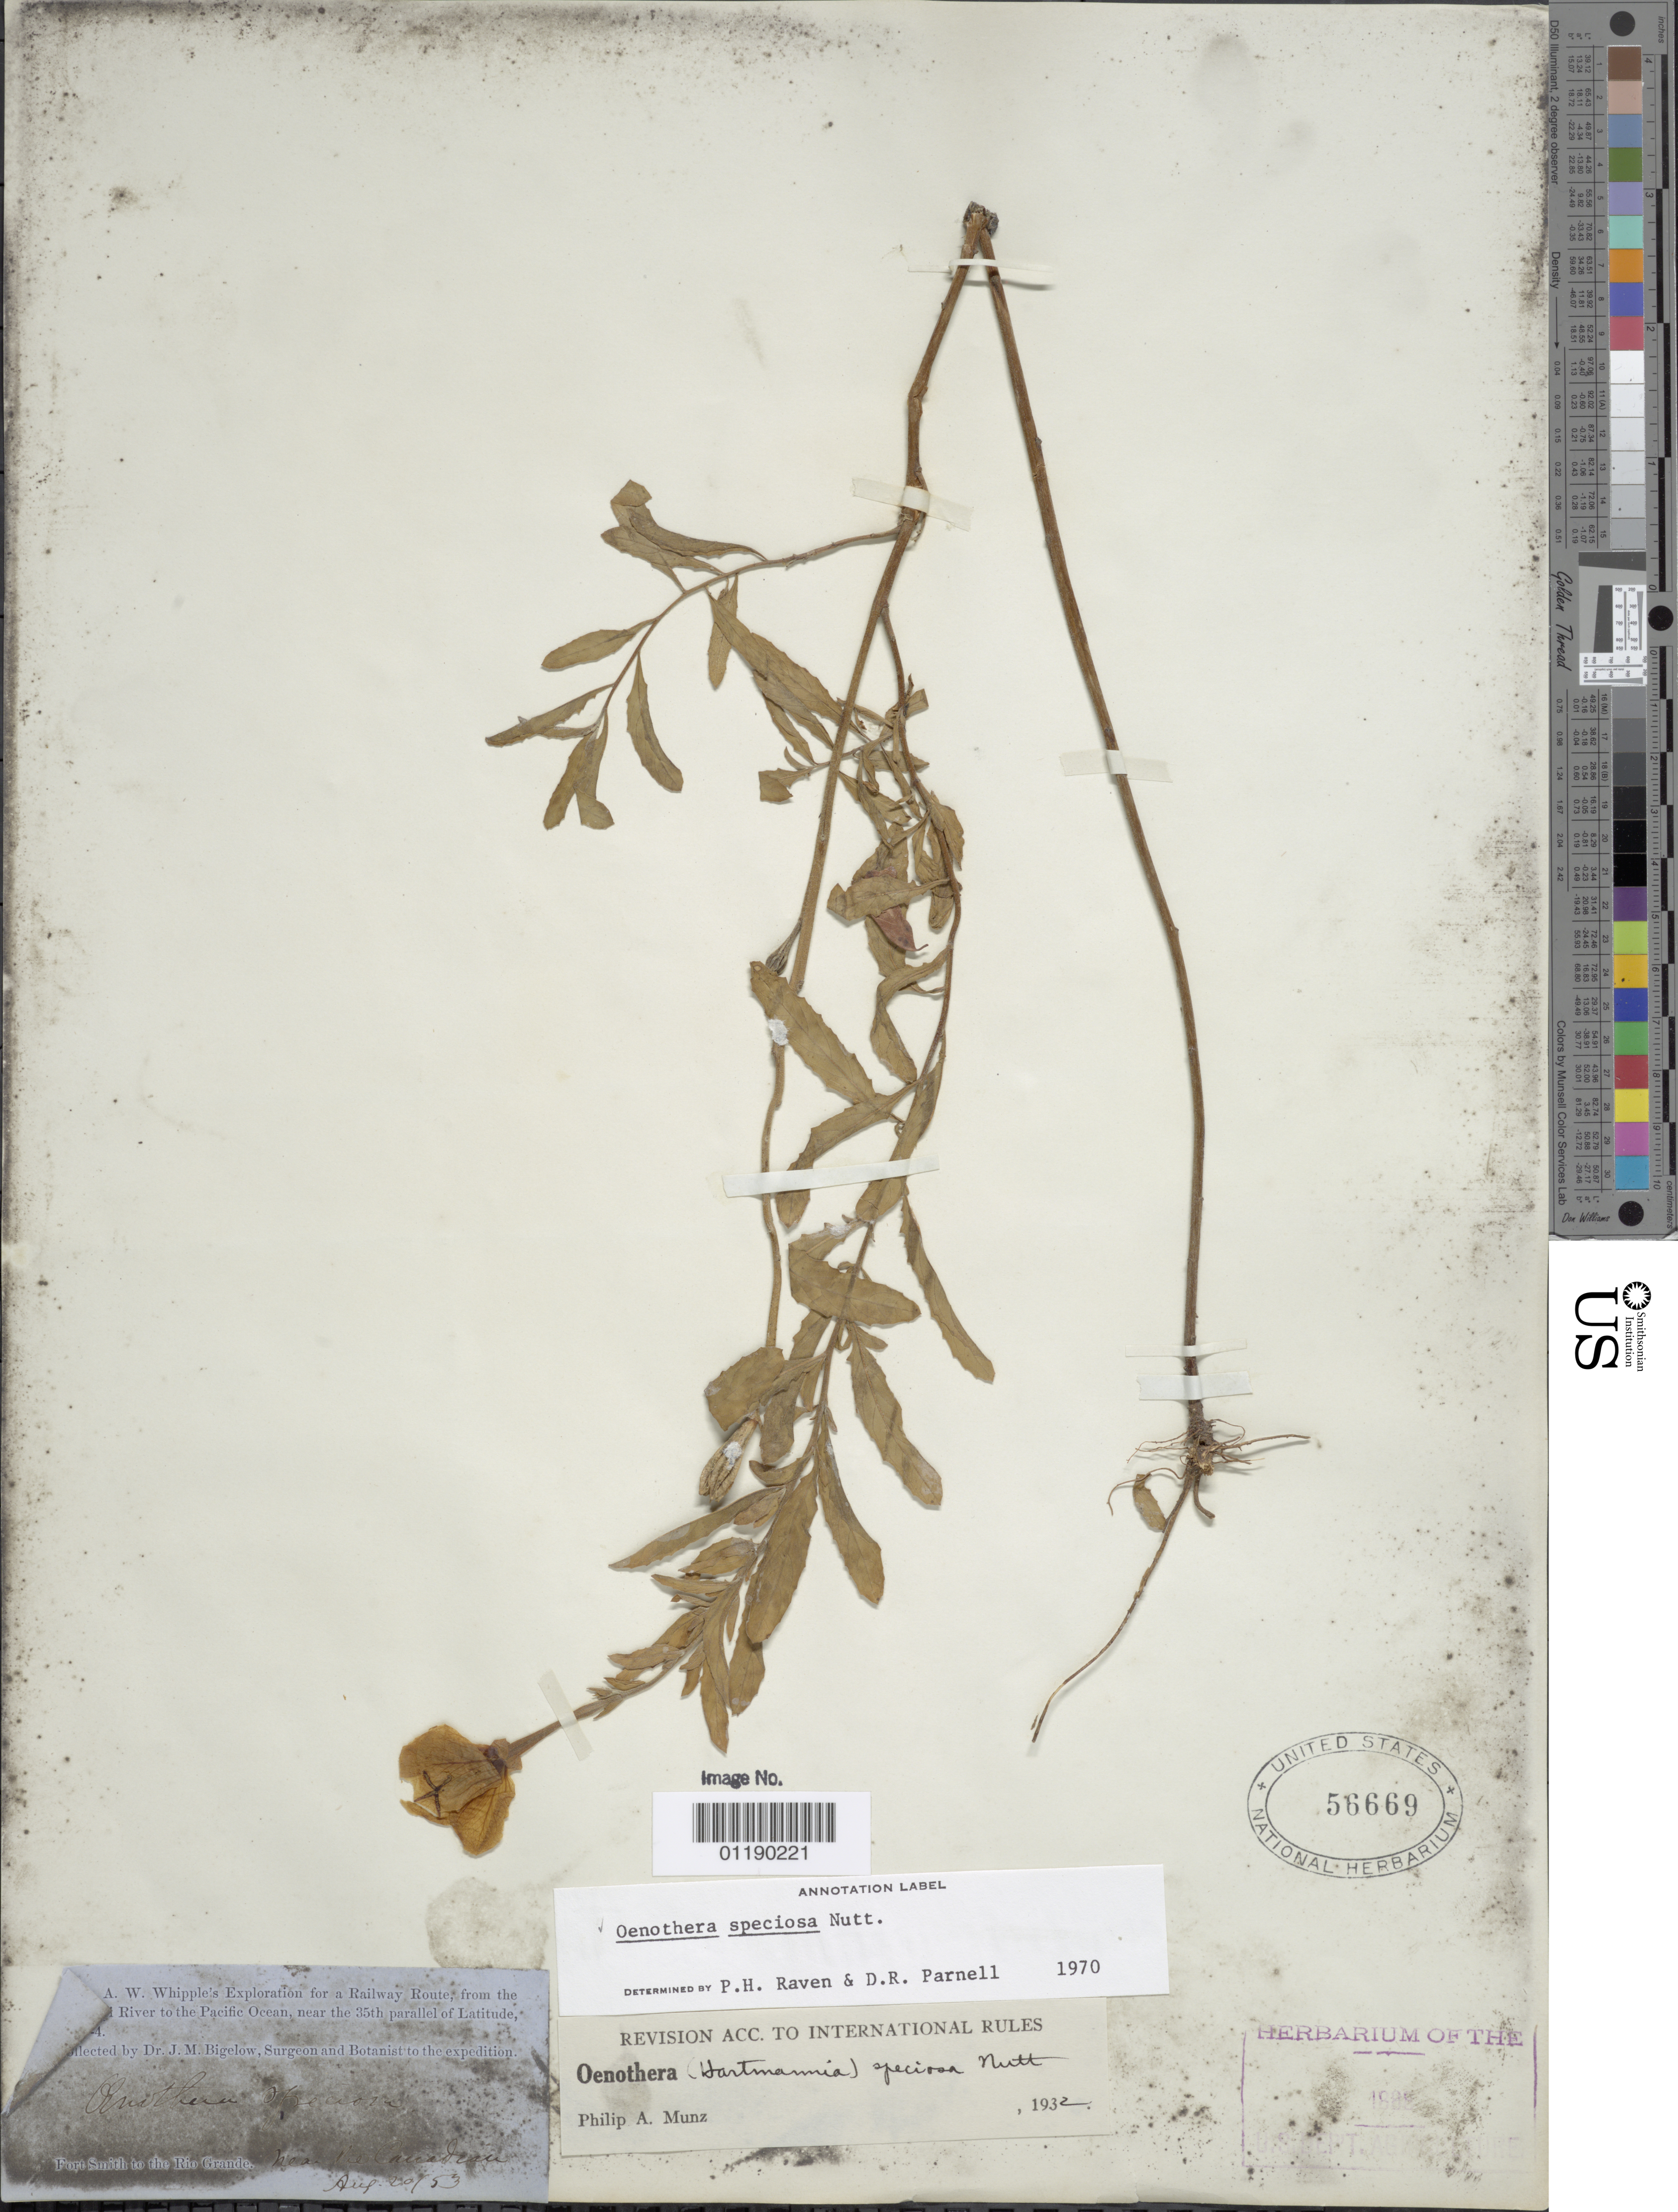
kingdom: Plantae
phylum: Tracheophyta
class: Magnoliopsida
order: Myrtales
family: Onagraceae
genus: Oenothera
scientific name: Oenothera speciosa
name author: Nutt.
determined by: Raven, P. H.; Parnell, D. R.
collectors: J. M. Bigelow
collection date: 1853-08-20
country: United States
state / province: Oklahoma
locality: Fort Smith to Rio Grande, Prairies near the Canadian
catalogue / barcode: US 56669